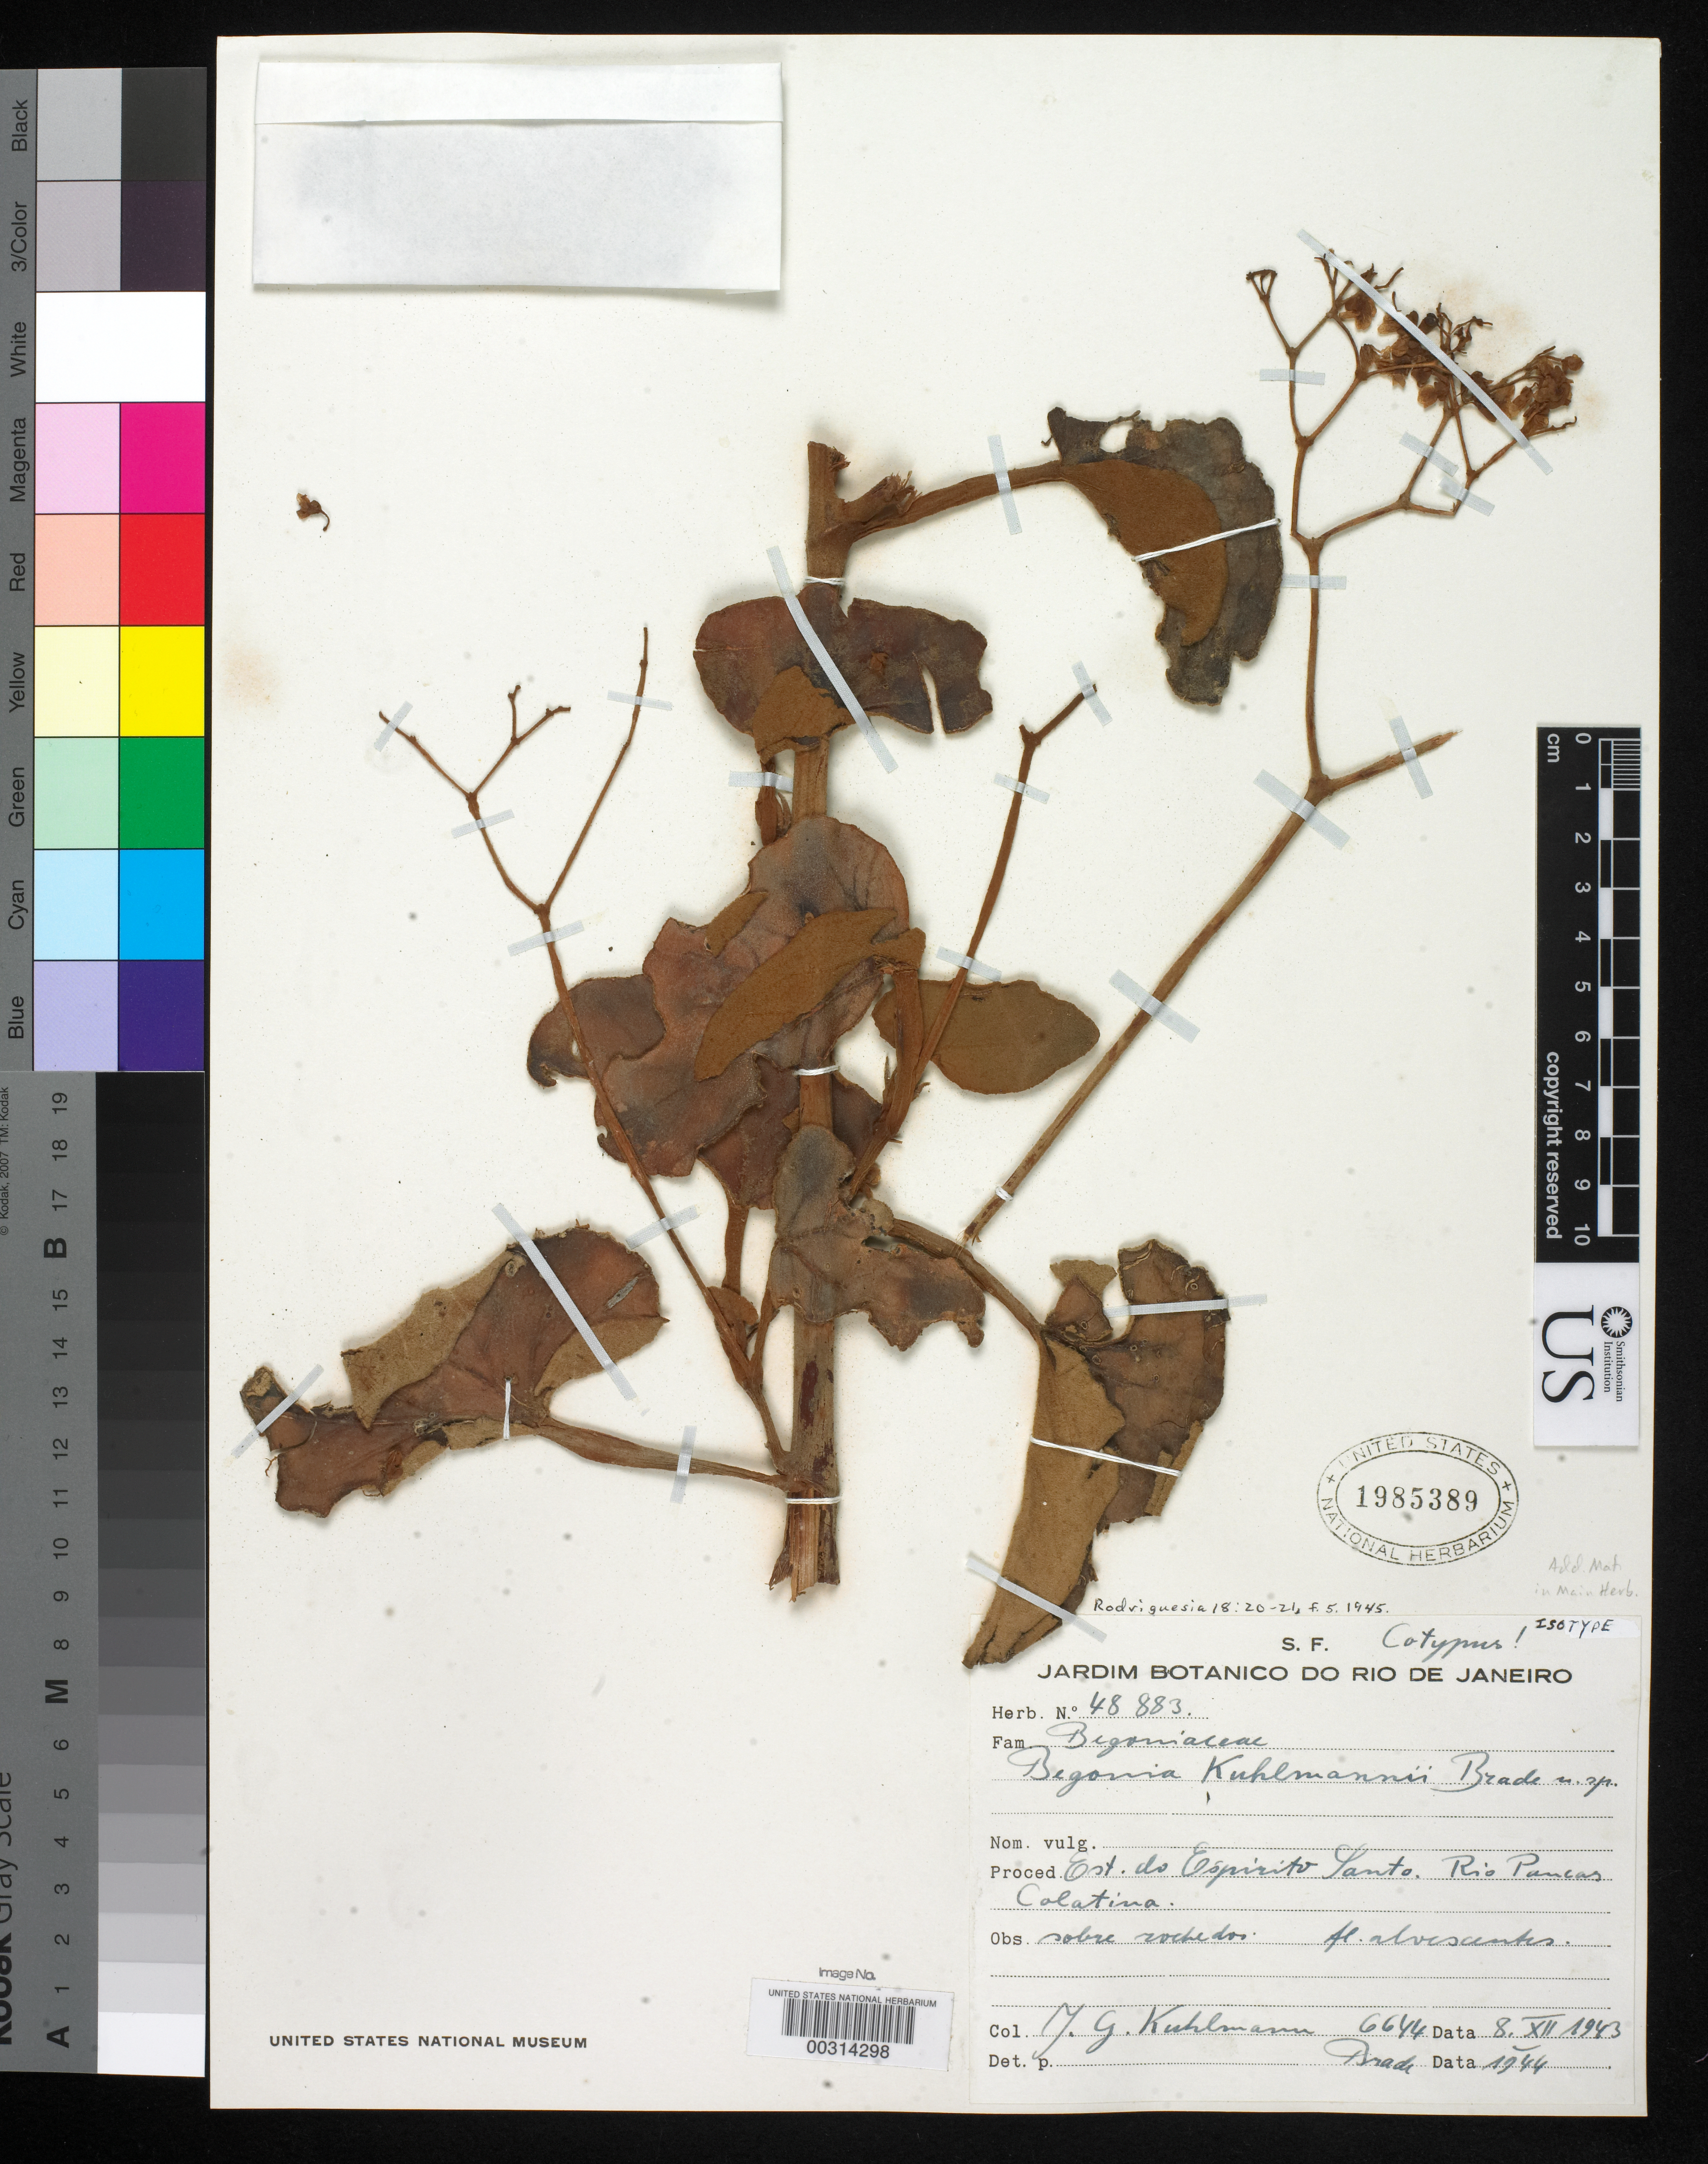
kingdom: Plantae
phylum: Tracheophyta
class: Magnoliopsida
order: Cucurbitales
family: Begoniaceae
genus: Begonia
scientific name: Begonia kuhlmannii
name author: Brade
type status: Isotype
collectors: J. G. Kuhlmann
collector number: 6644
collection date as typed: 08 Dec 1943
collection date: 1943-12-08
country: Brazil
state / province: Espírito Santo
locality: Rio Pancas, Colatina.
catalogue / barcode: US 1985389